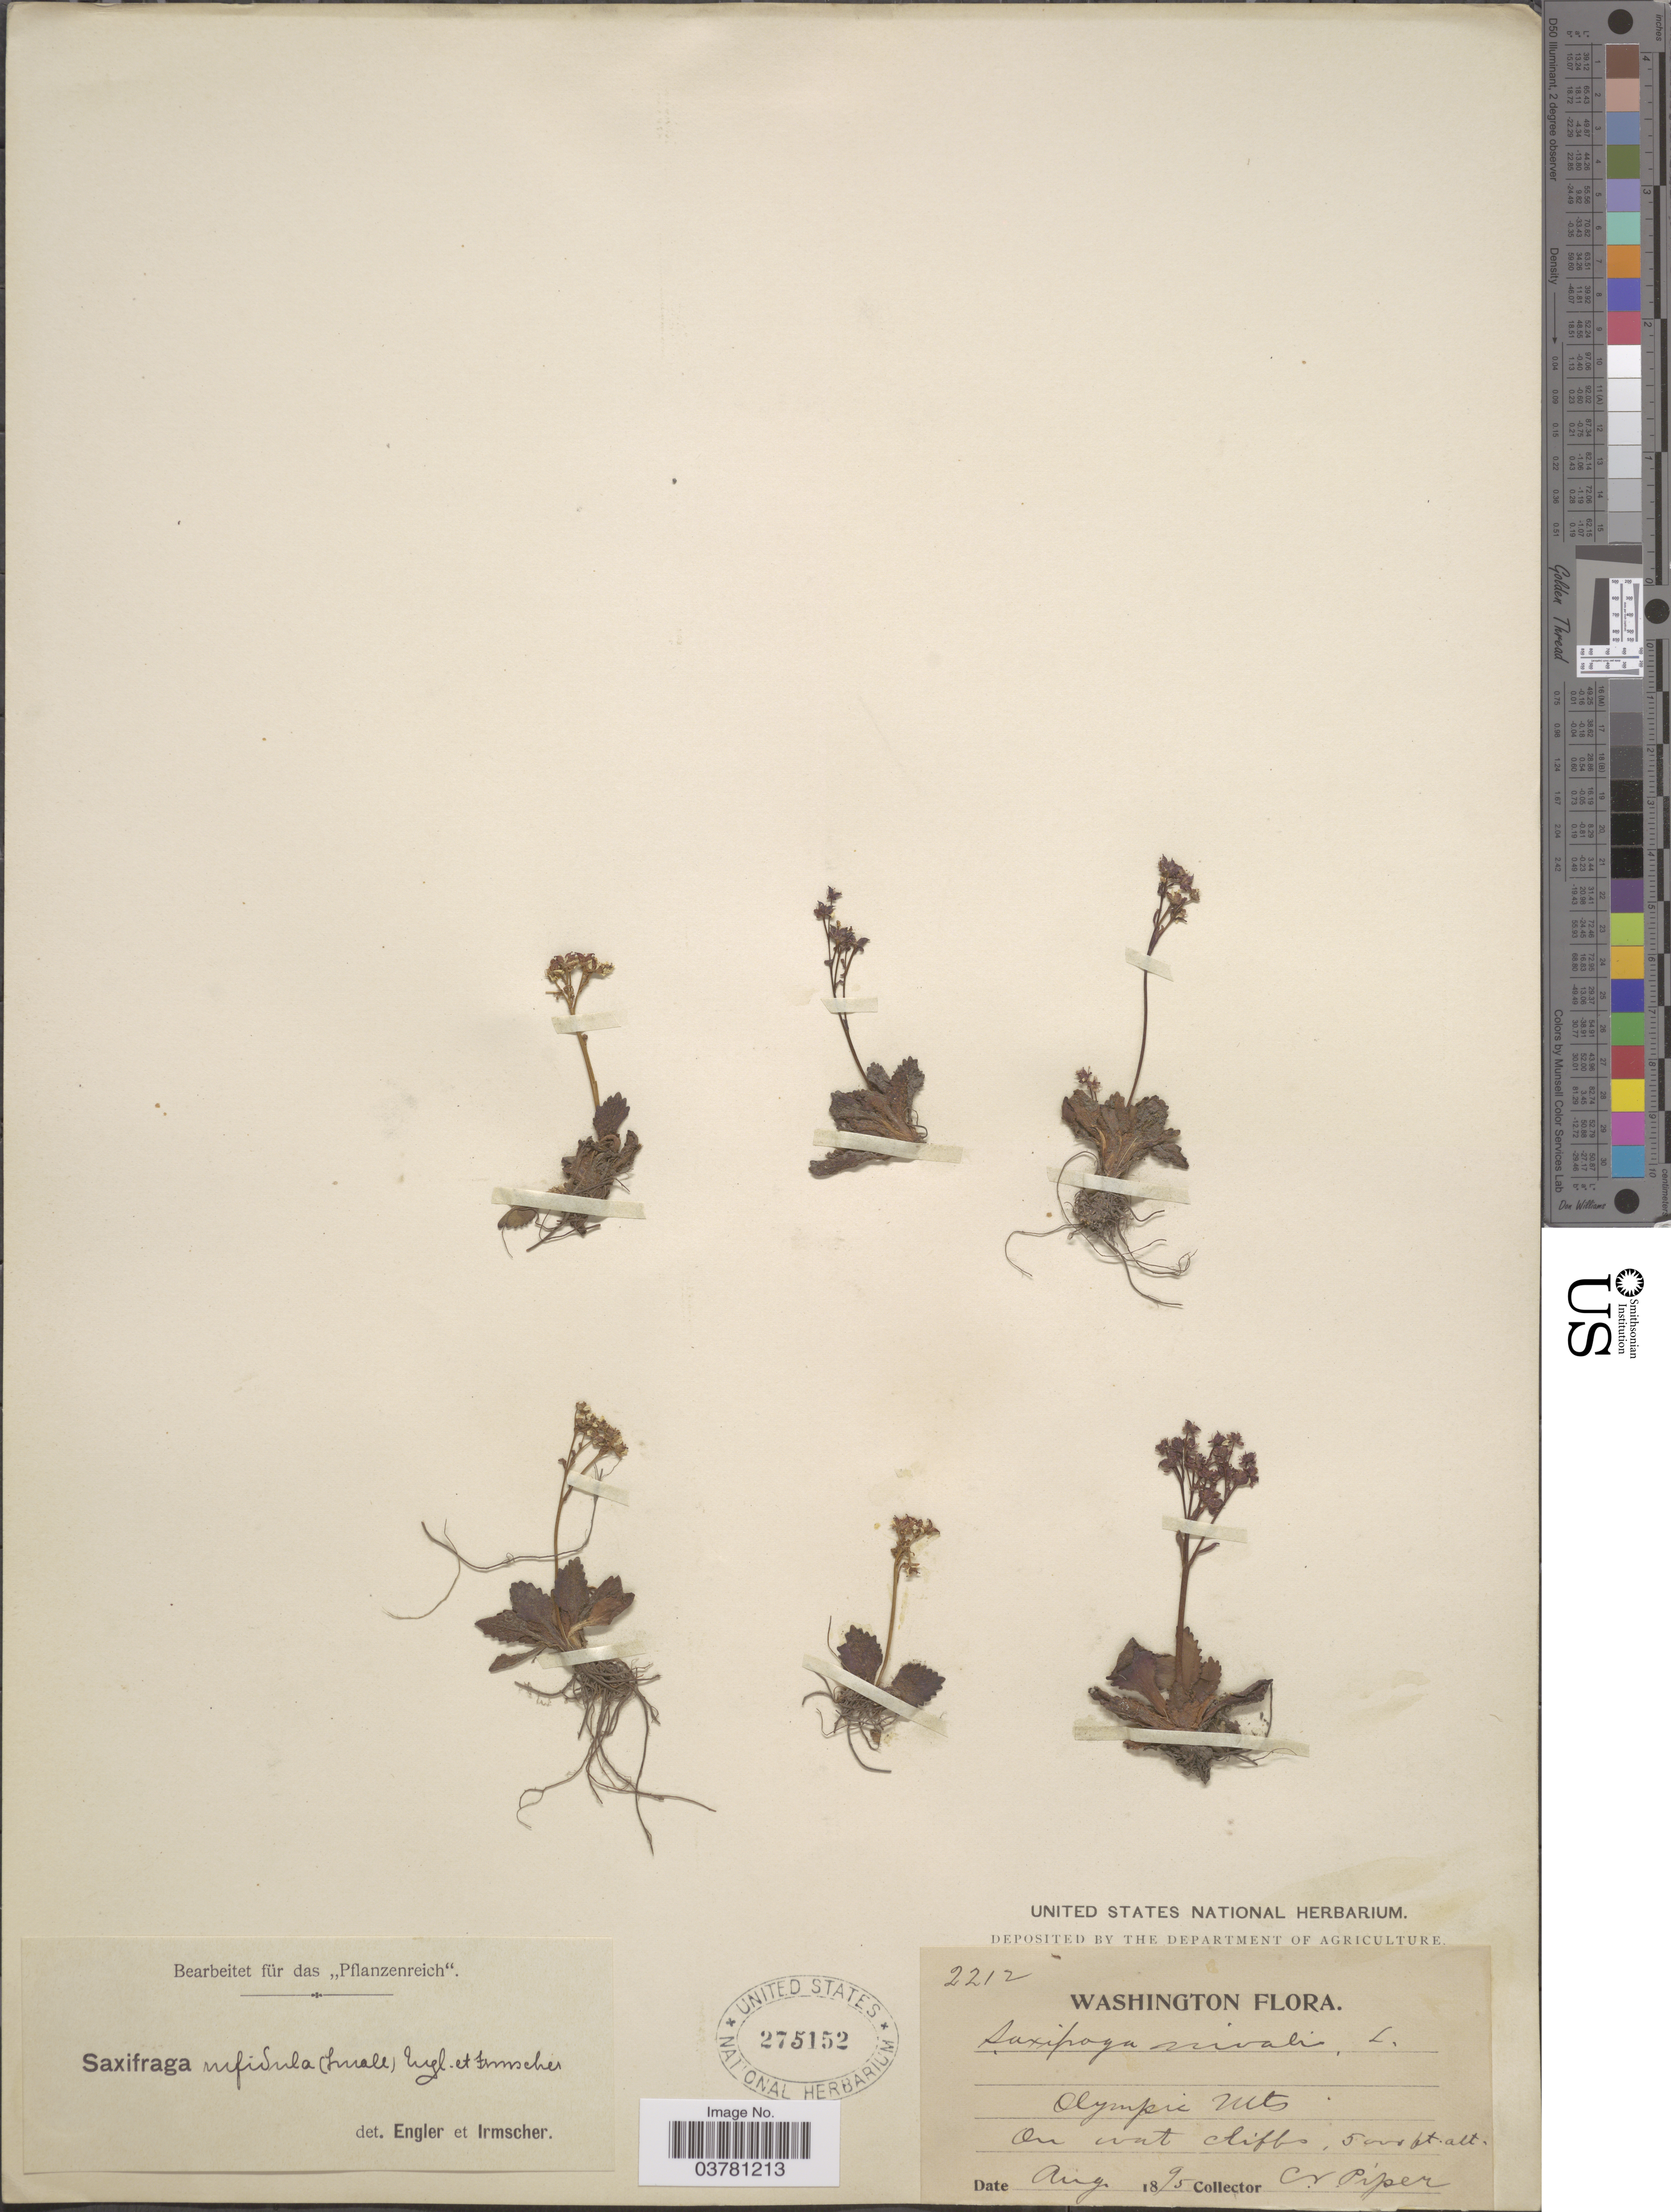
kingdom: Plantae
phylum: Tracheophyta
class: Magnoliopsida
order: Saxifragales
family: Saxifragaceae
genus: Micranthes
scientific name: Micranthes rufidula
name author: Small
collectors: C. V. Piper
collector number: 2212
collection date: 1895-08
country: United States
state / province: Washington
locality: Olympic Mts. On wet cliffs.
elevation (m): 1524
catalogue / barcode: US 275152